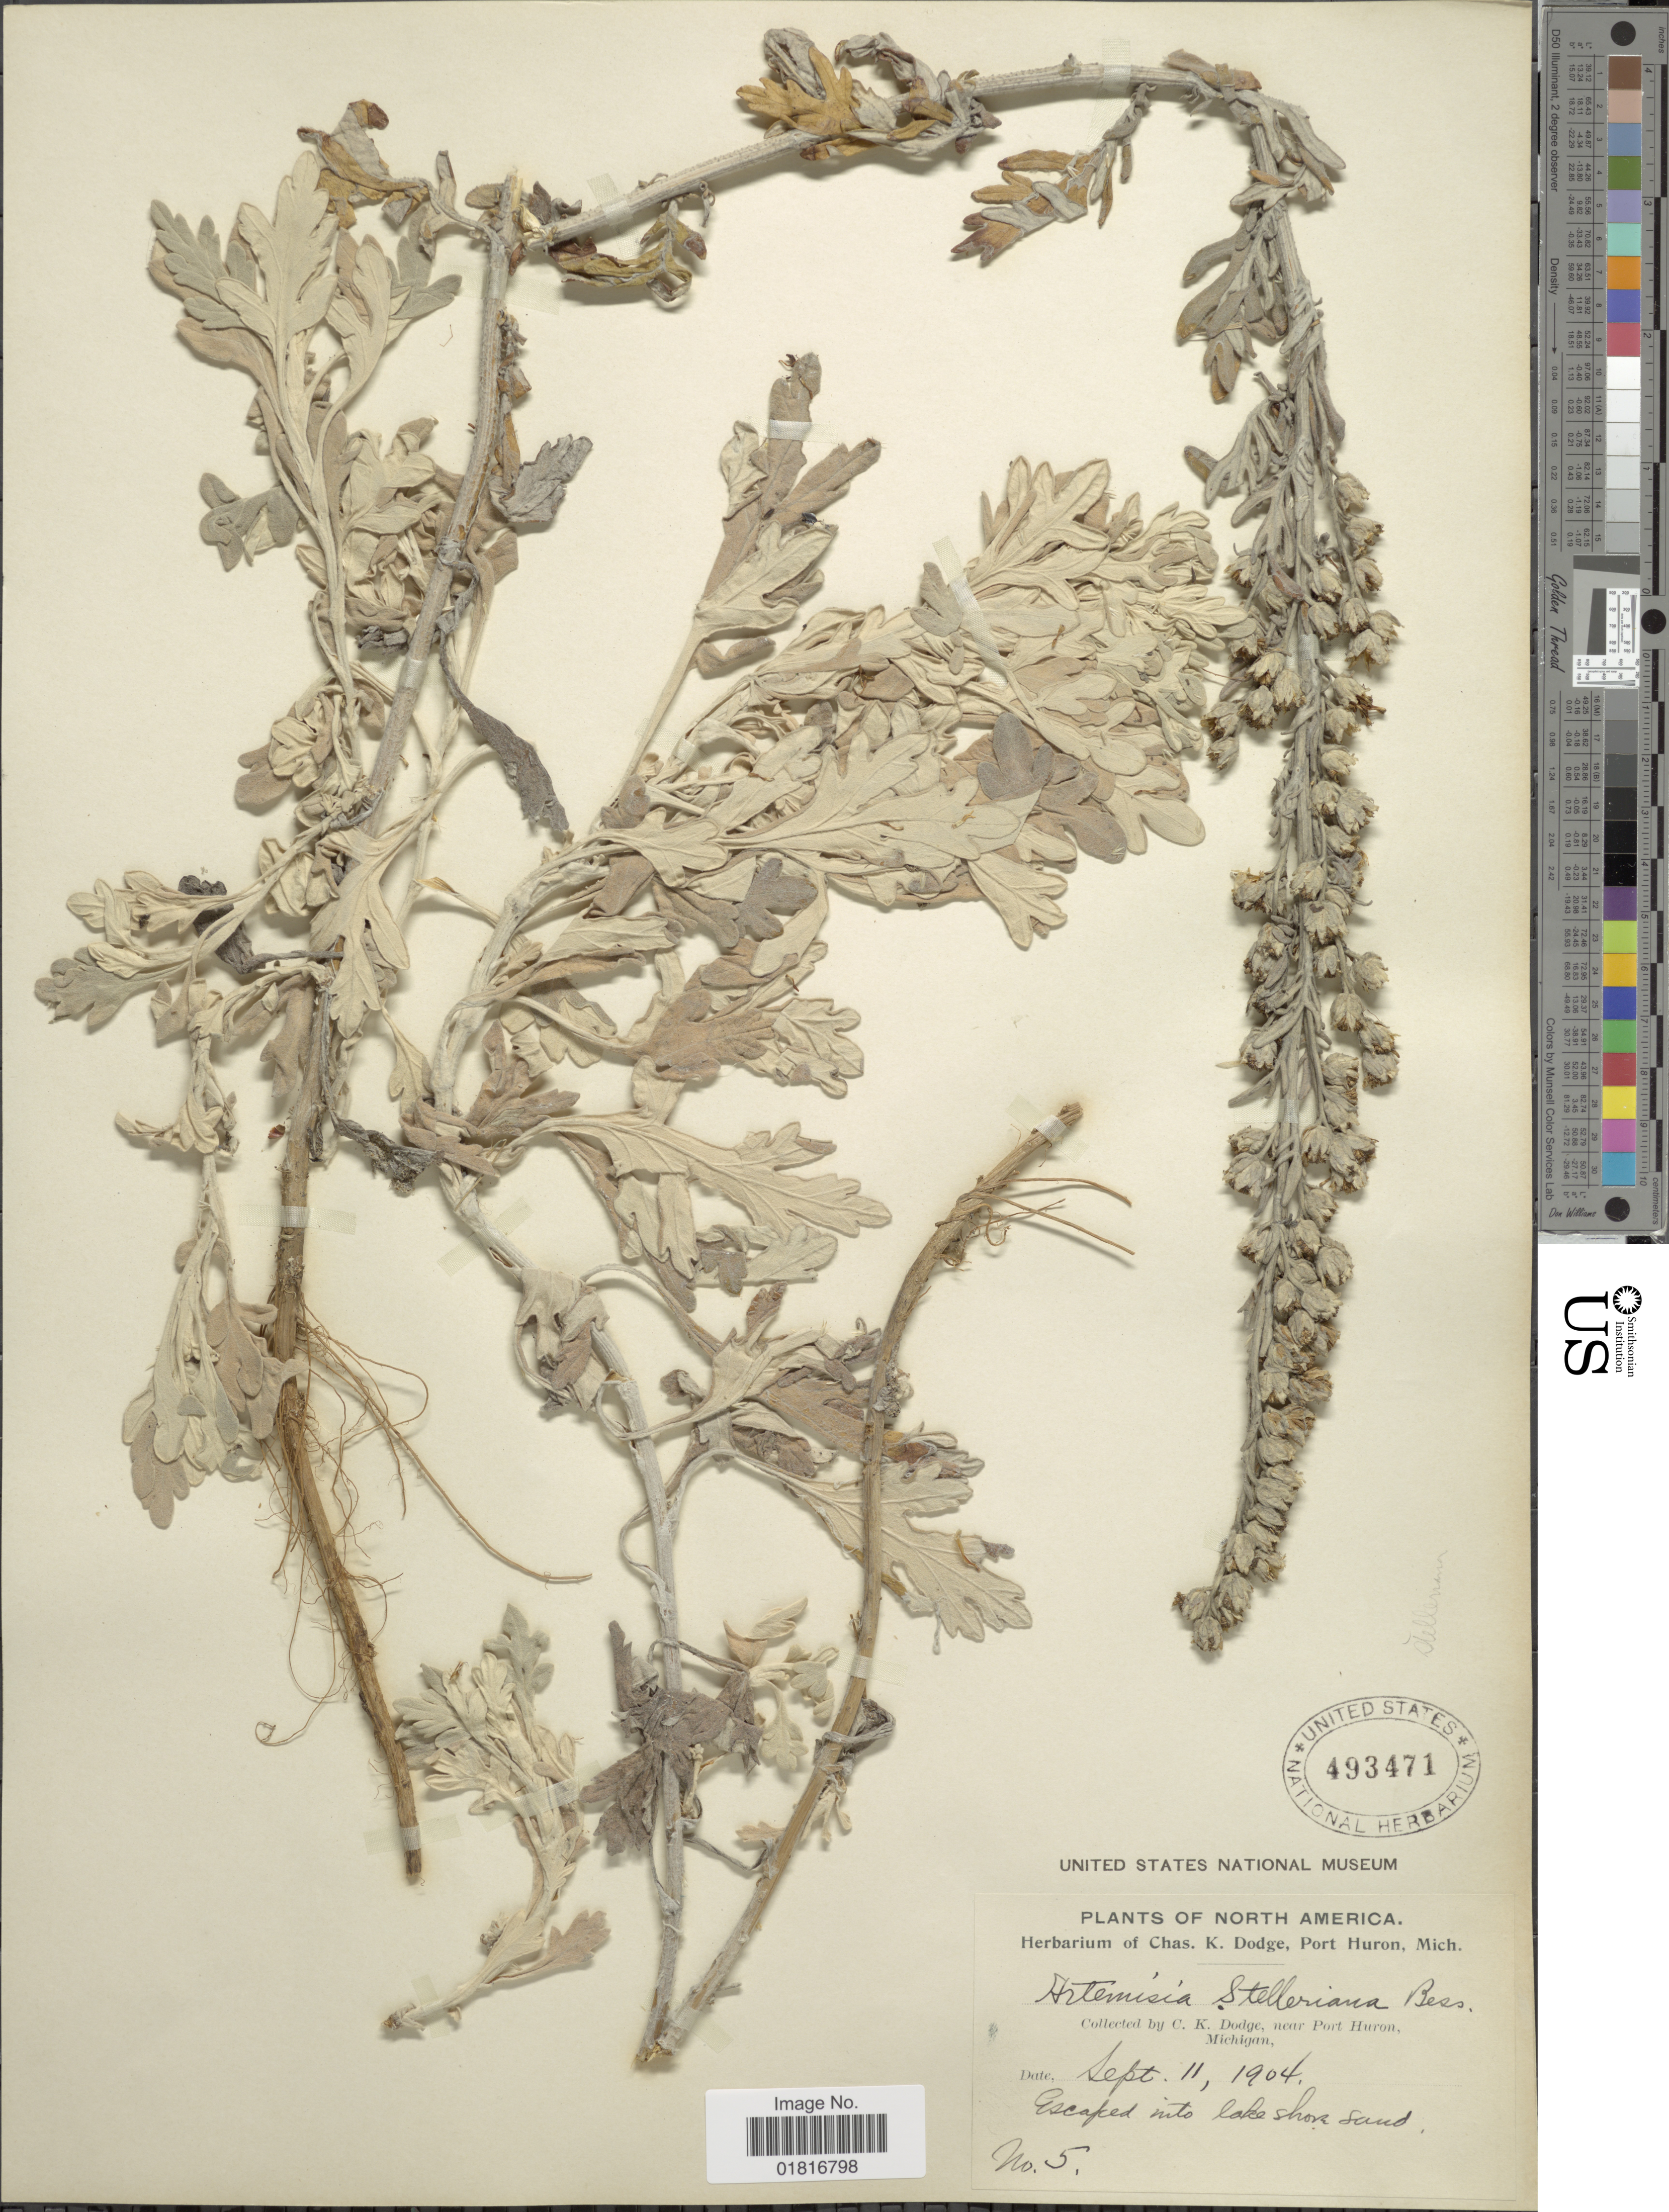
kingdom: Plantae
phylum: Tracheophyta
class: Magnoliopsida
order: Asterales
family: Asteraceae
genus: Artemisia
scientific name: Artemisia stelleriana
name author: Besser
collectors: C. Dodge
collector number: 5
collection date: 1904-09-11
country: United States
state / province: Michigan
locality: Near Port Huron, escaped into lake shore sand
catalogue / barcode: US 493471